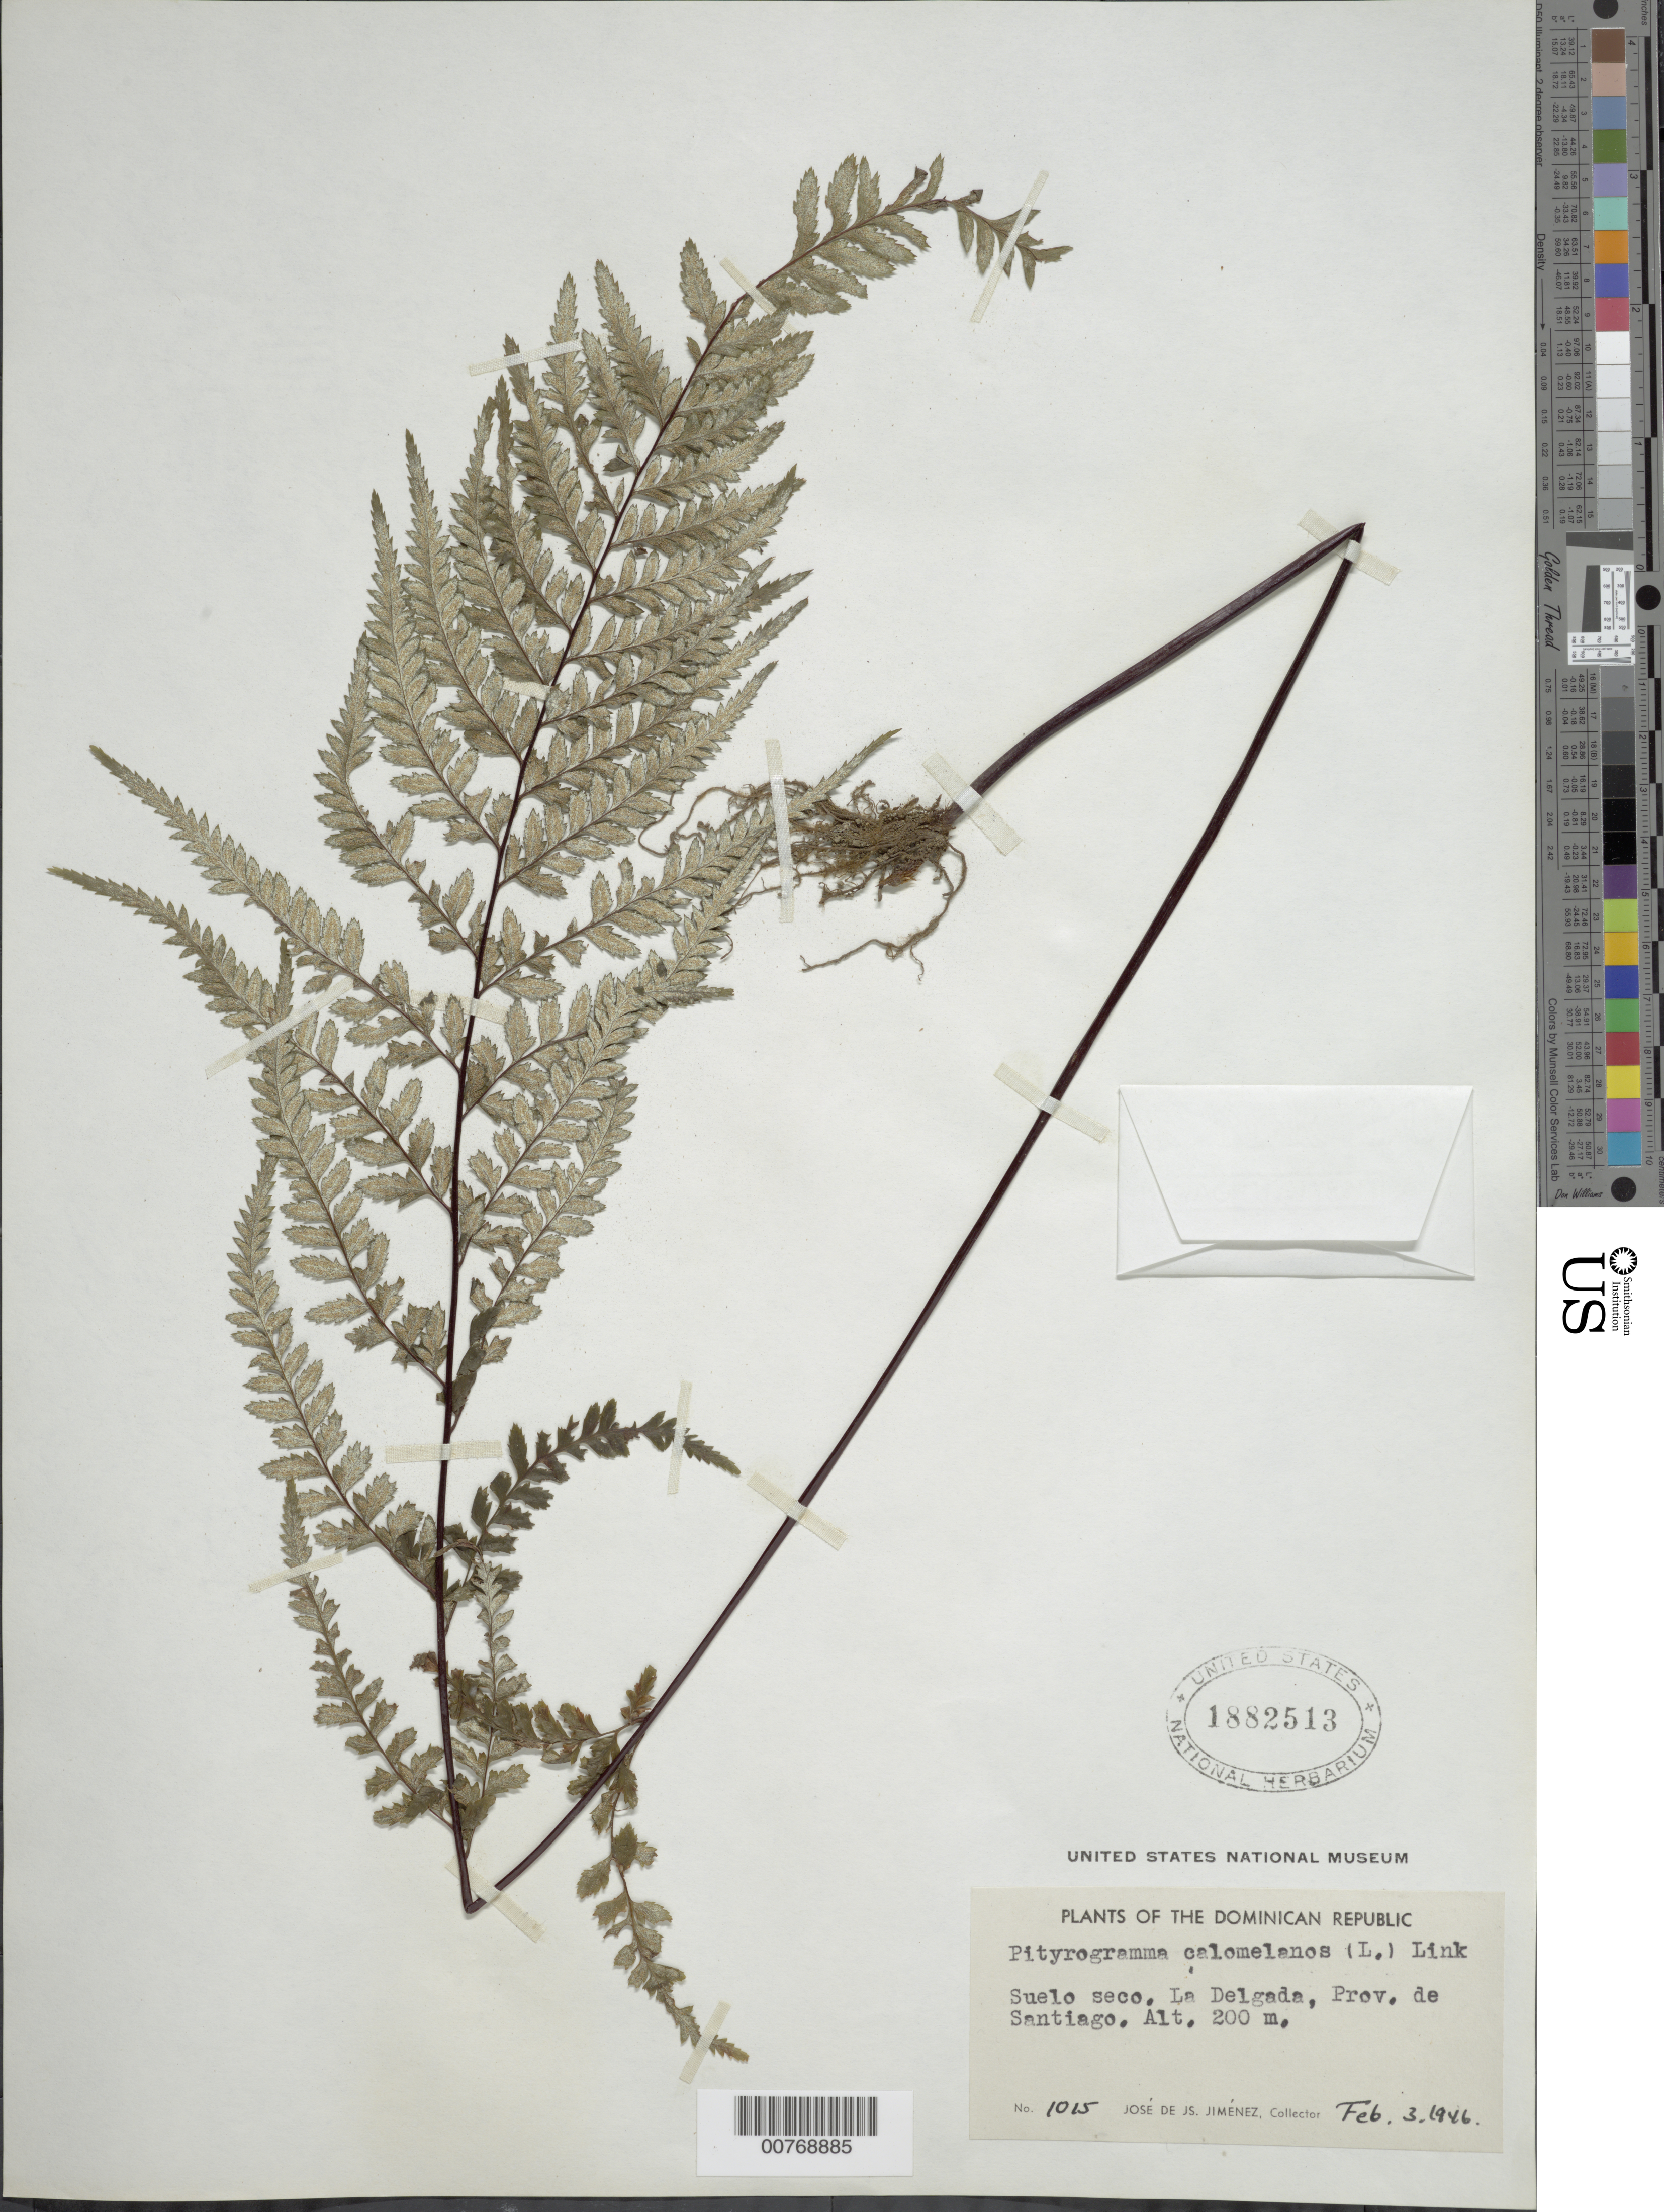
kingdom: Plantae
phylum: Tracheophyta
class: Polypodiopsida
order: Polypodiales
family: Pteridaceae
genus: Pityrogramma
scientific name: Pityrogramma calomelanos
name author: (L.) Link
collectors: J. J. Jiménez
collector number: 1015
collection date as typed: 03 Feb 1946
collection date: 1946-02-03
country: Dominican Republic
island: Hispaniola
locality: Provincia Santiago, La Delgada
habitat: Suelo seco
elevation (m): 200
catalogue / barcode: US 1882513